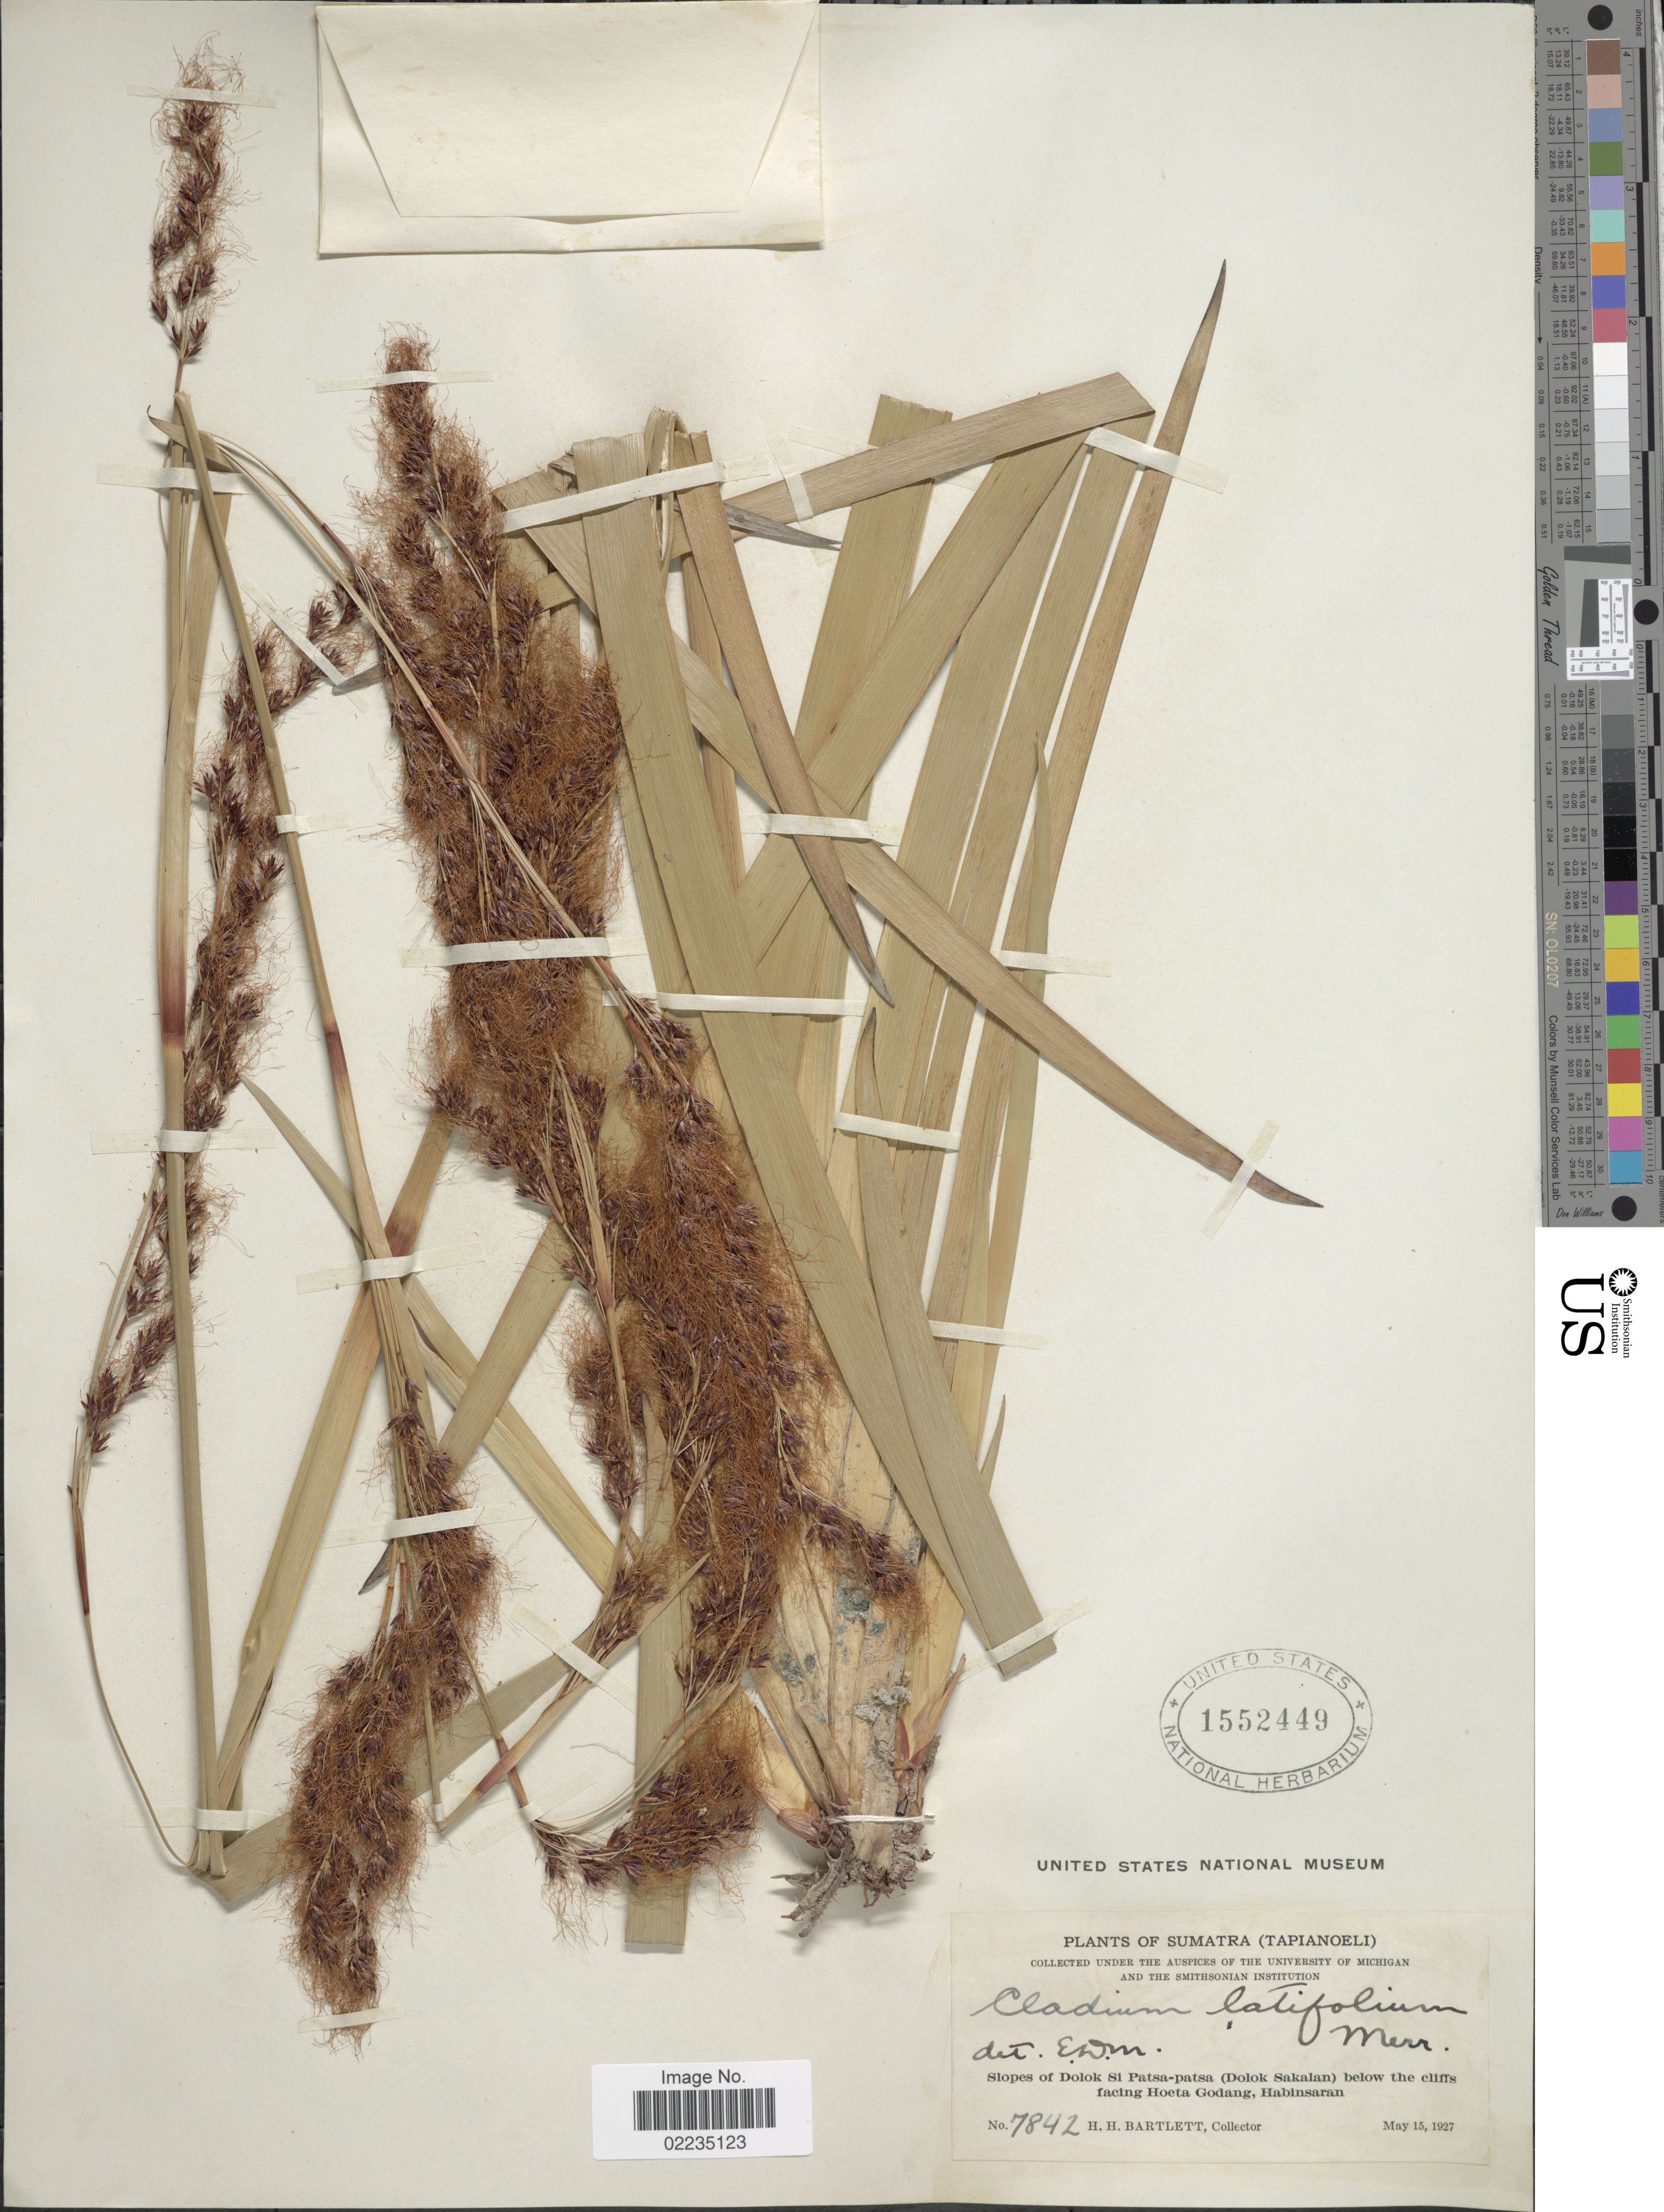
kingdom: Plantae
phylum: Tracheophyta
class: Liliopsida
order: Poales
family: Cyperaceae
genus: Machaerina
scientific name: Machaerina sinclairii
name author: (Hook. f.) T. Koyama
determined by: Strong, Mark T., (BOT), Smithsonian Institution - National Museum of Natural History (UNITED STATES)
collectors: H. H. Bartlett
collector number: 7842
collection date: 1927-05-15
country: Indonesia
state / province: Sumatra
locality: Sumatra (Tapianoeli), Slopes of Dolok Si Patsa-patsa (Dolok Sakalan) below the cliffs facing Hoeta Godang, Habinsaran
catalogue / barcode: US 1552449